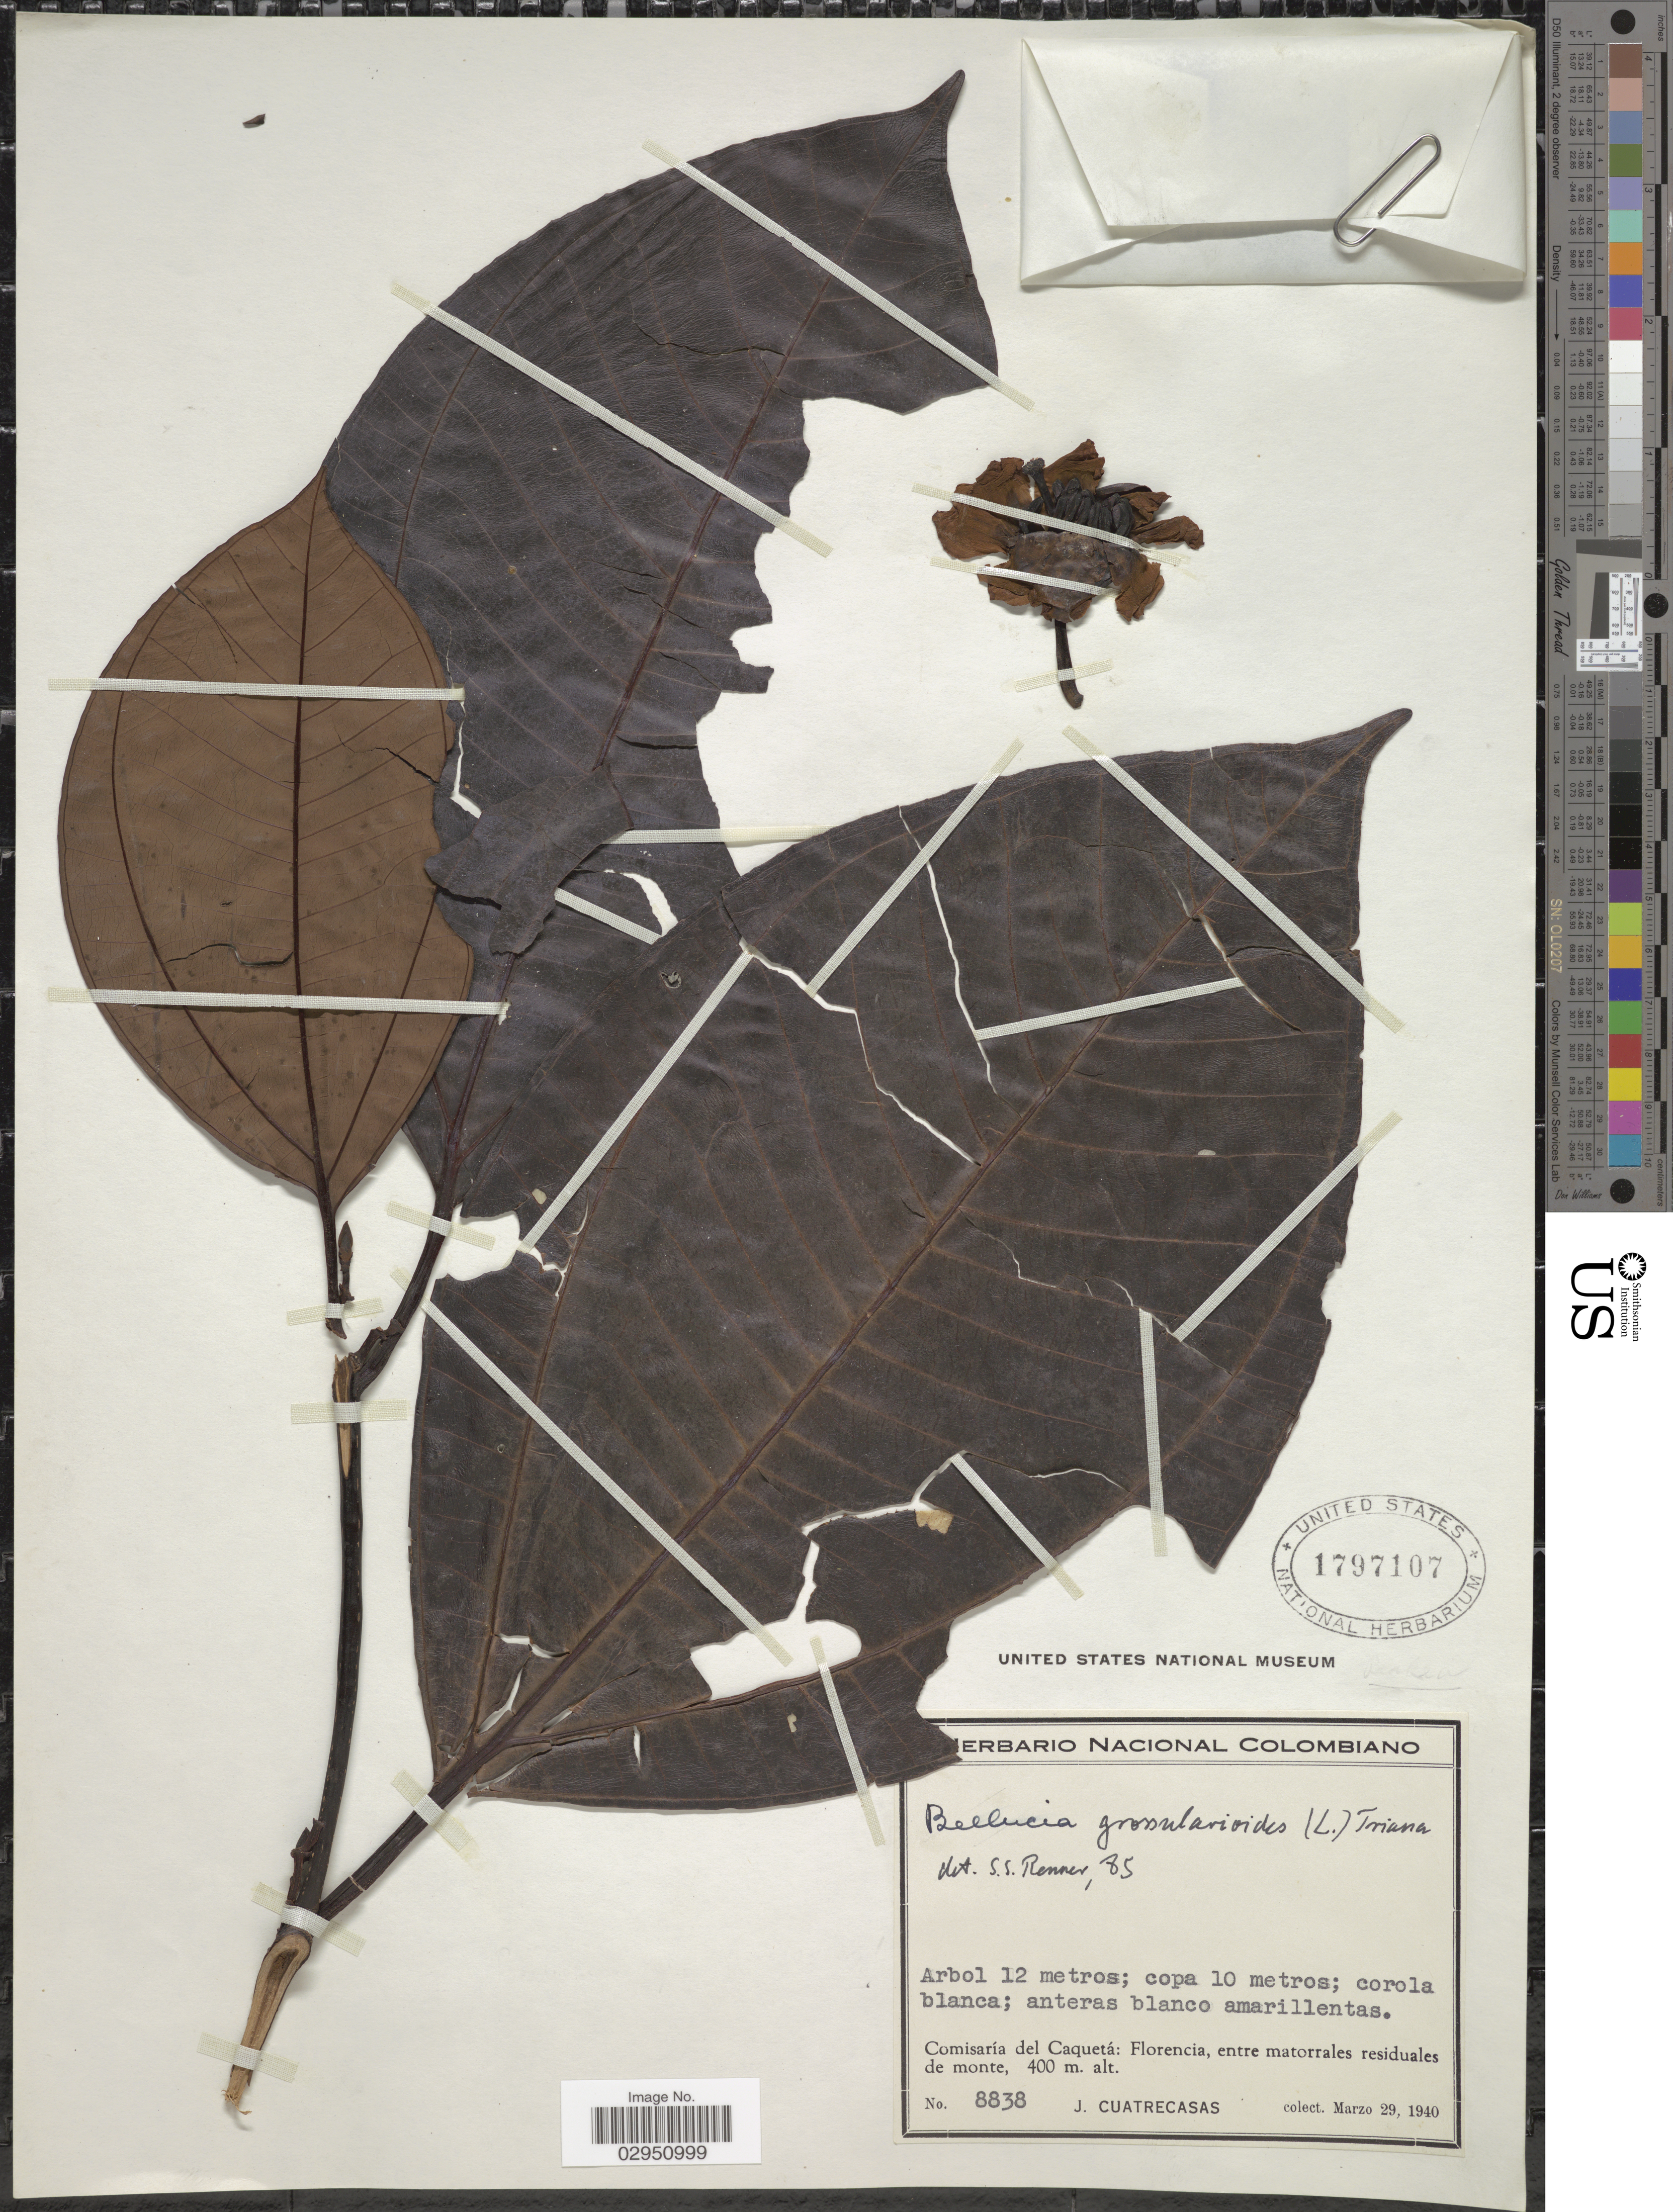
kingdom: Plantae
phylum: Tracheophyta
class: Magnoliopsida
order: Myrtales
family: Melastomataceae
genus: Bellucia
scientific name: Bellucia grossularioides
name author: (L.) Triana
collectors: J. Cuatrecasas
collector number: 8838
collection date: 1940-03-29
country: Colombia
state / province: Caquetá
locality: Comisaría del Caquetá: Florencia, entre matorrales residuales de monte.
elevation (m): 400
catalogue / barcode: US 1797107